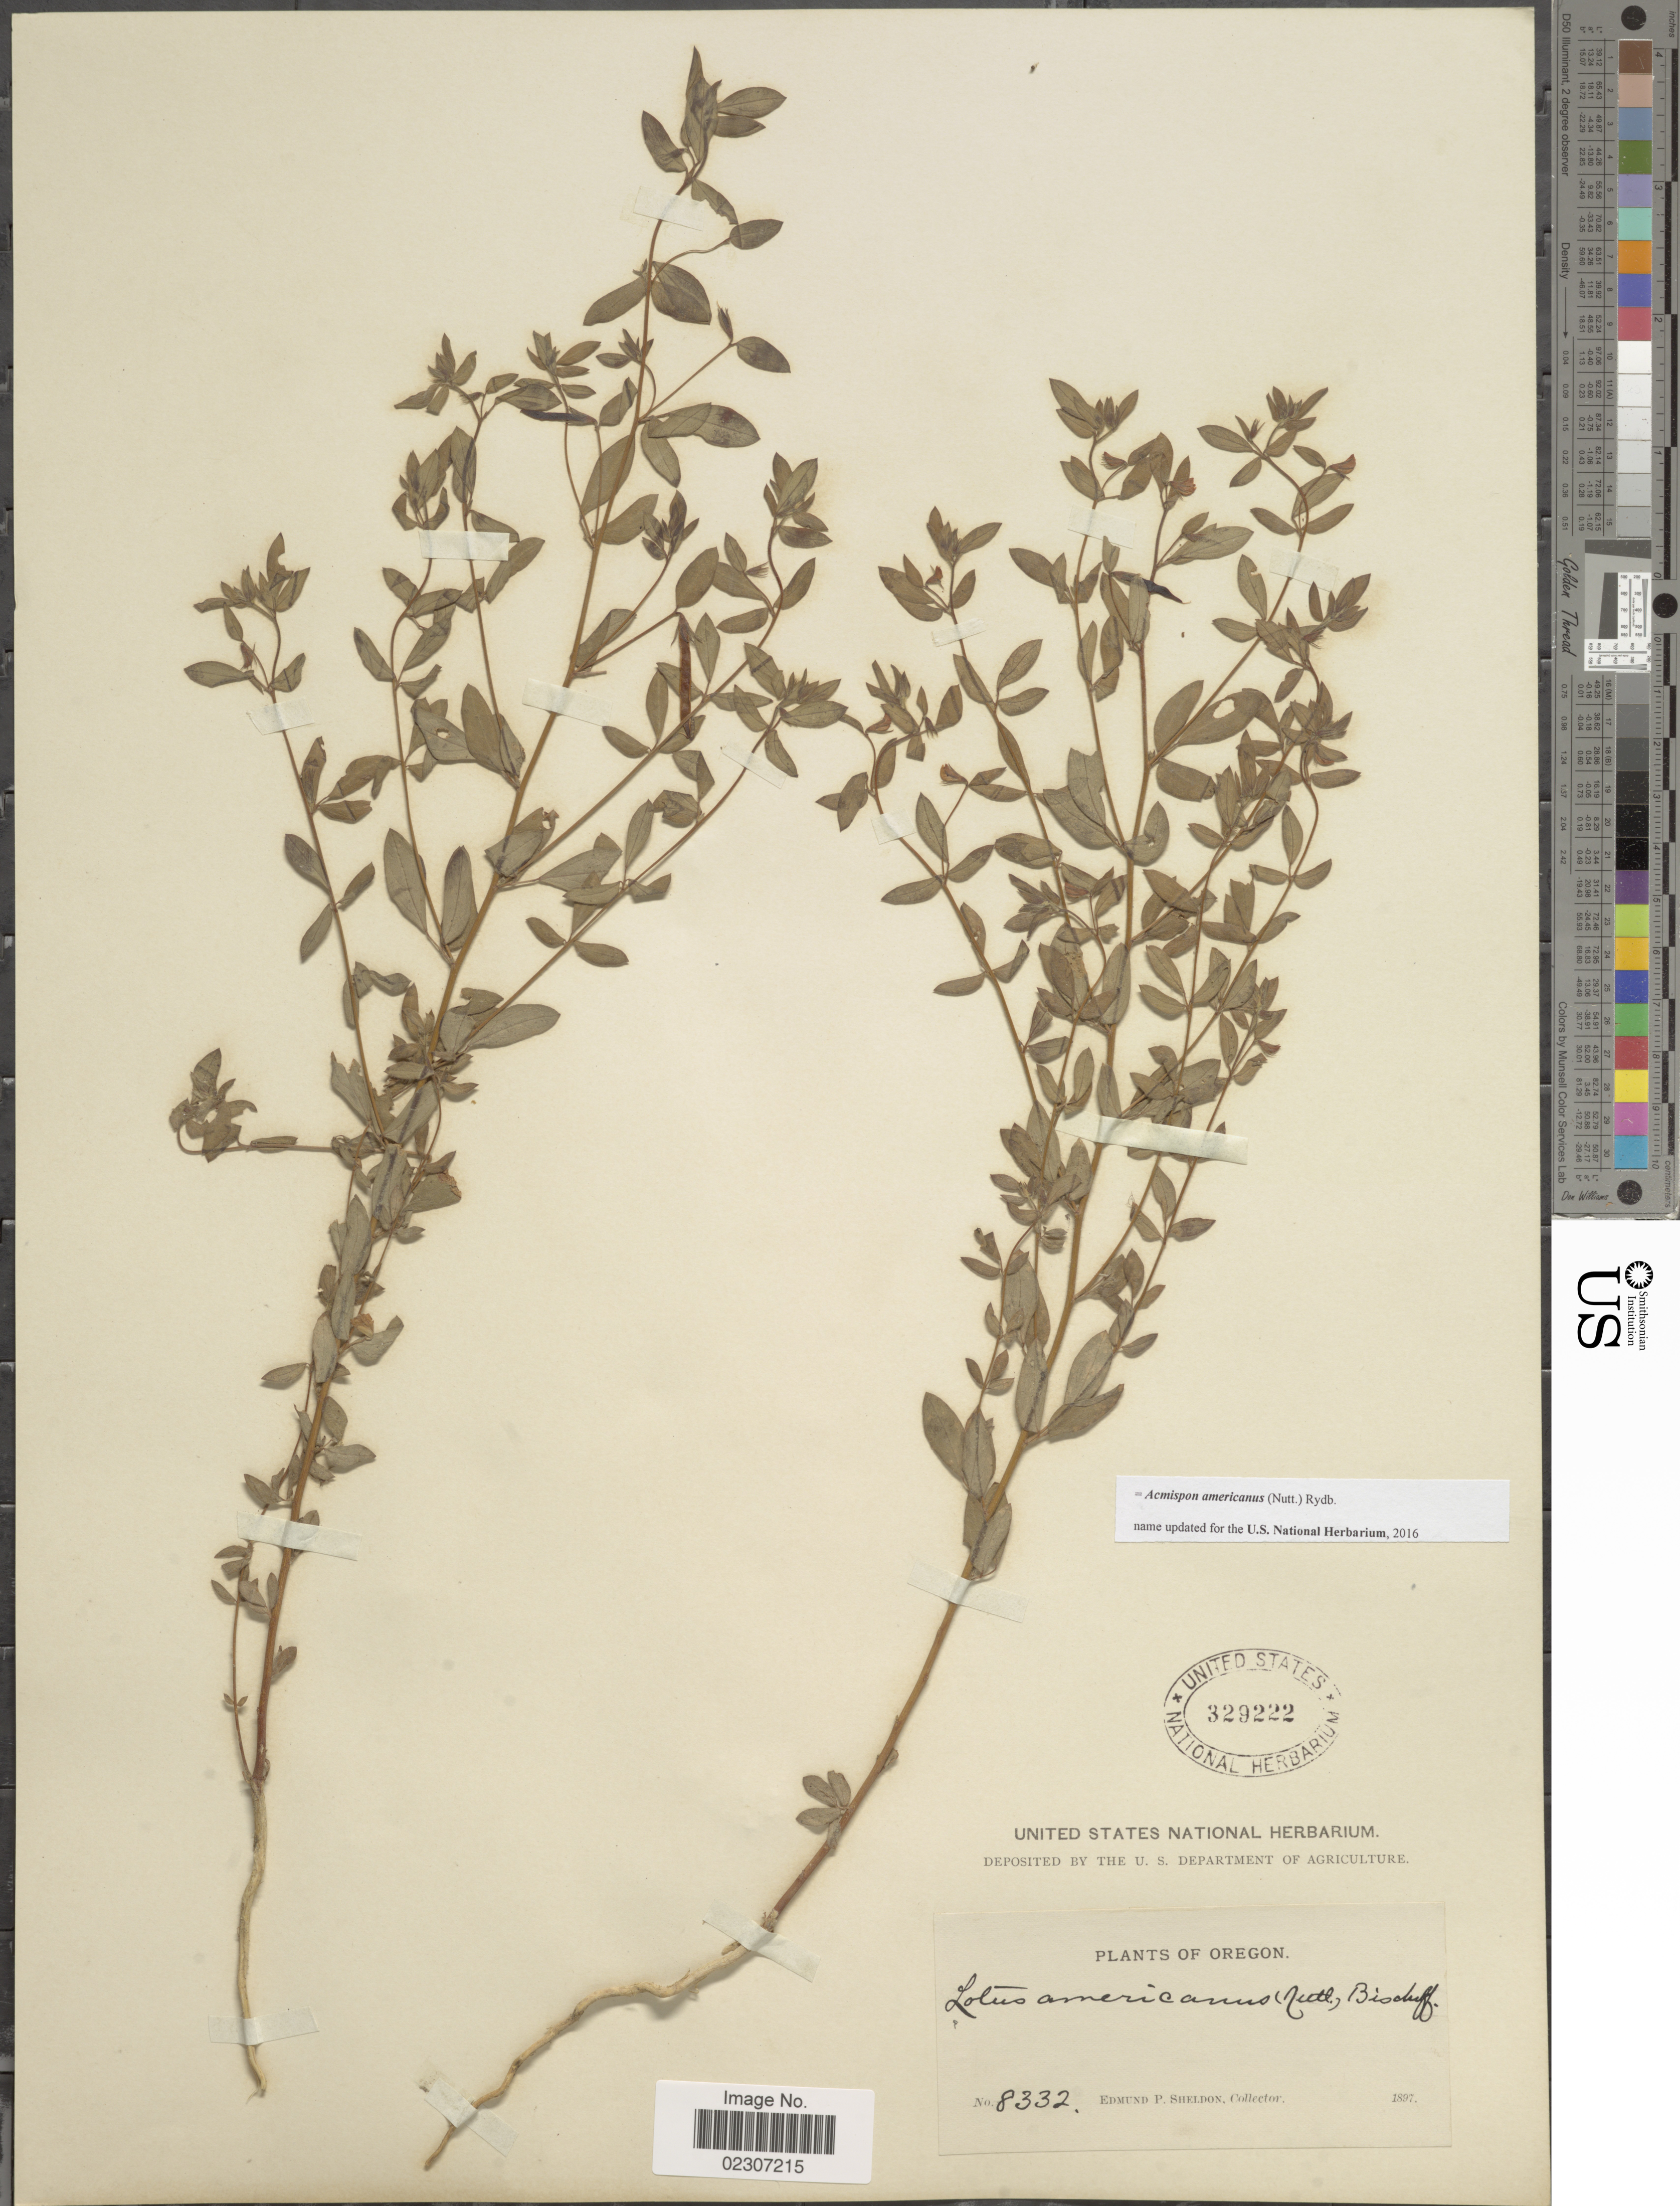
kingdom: Plantae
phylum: Tracheophyta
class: Magnoliopsida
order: Fabales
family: Fabaceae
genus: Acmispon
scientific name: Acmispon americanus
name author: (Nutt.) Rydb.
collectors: E. P. Sheldon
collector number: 8332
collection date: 1897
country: United States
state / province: Oregon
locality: Oregon,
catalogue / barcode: US 329222